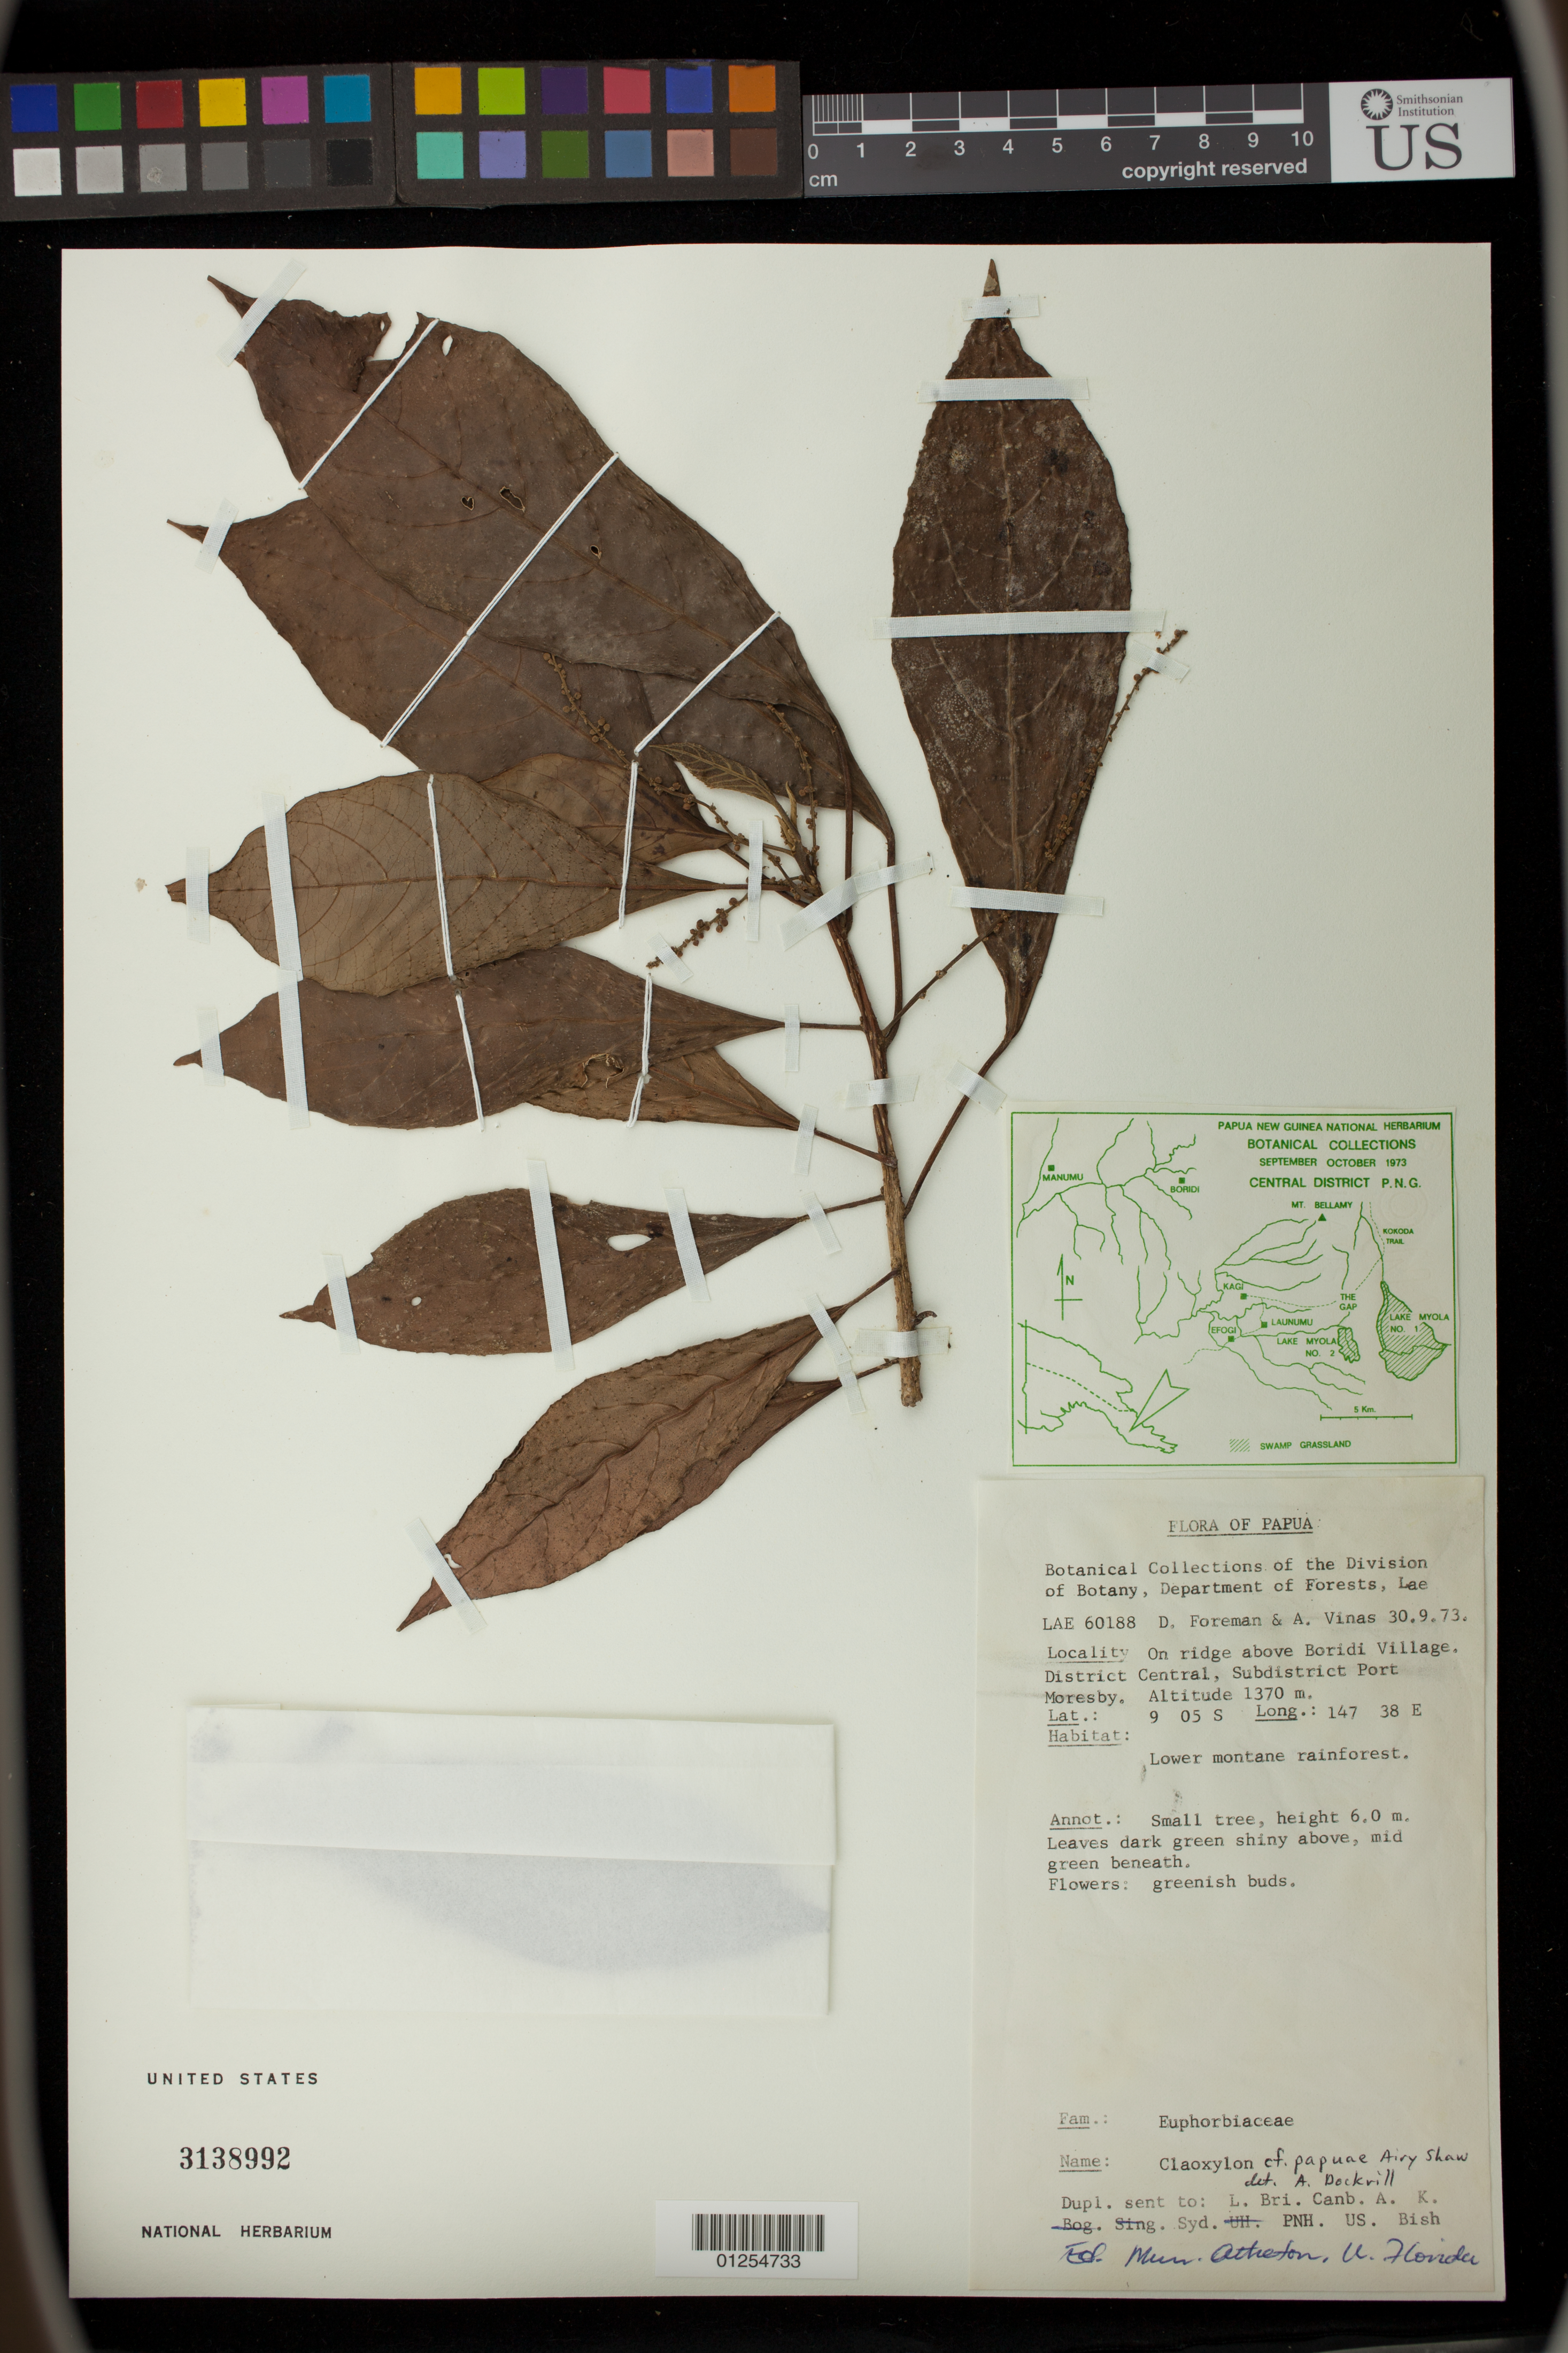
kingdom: Plantae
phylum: Tracheophyta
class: Magnoliopsida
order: Malpighiales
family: Euphorbiaceae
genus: Claoxylon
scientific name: Claoxylon papuae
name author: Airy Shaw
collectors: D. Foreman & A. Vinas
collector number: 60188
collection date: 1973-09-30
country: Papua New Guinea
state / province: Central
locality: On ridge above Boridi Village. Subdistrict Port Moresby.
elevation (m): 1370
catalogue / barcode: US 3138992